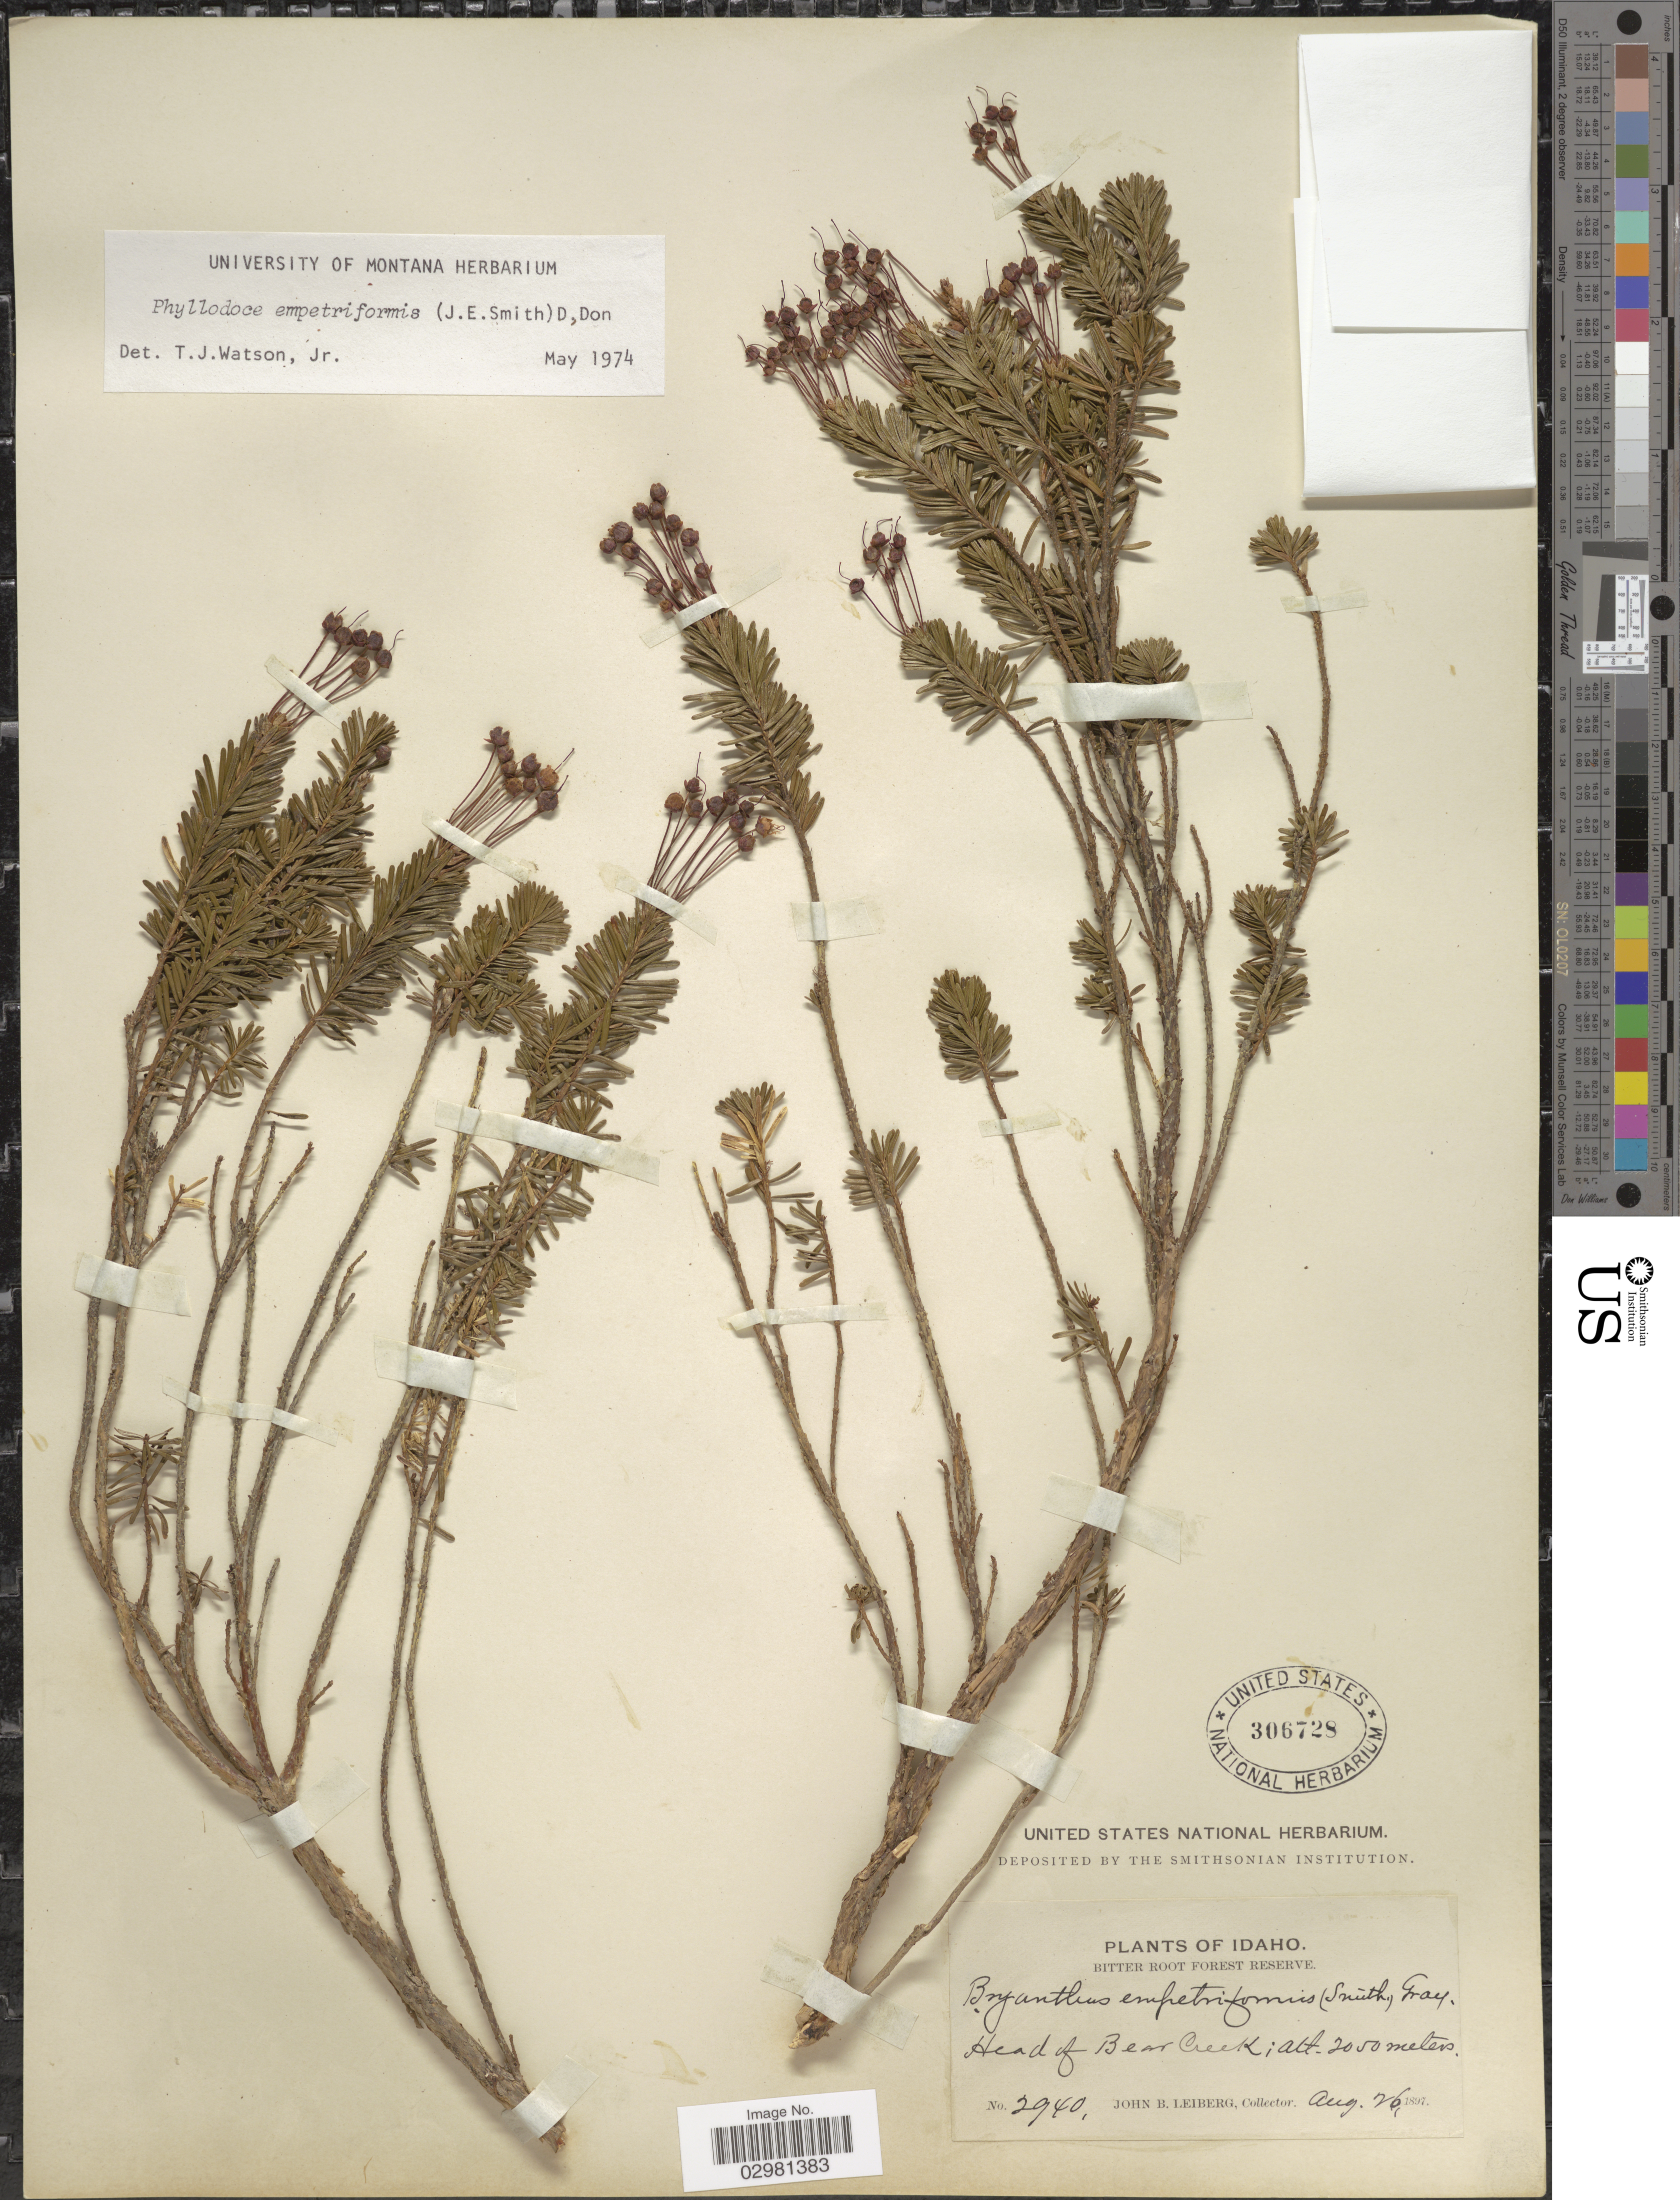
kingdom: Plantae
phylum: Tracheophyta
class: Magnoliopsida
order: Ericales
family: Ericaceae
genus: Phyllodoce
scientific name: Phyllodoce empetiformis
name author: (Small) D. Don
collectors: J. B. Leiberg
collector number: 2940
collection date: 1897-08-26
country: United States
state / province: Idaho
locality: Bitter Root Forest Reserve, Head of Bear Creek.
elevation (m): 2050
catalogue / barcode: US 306728